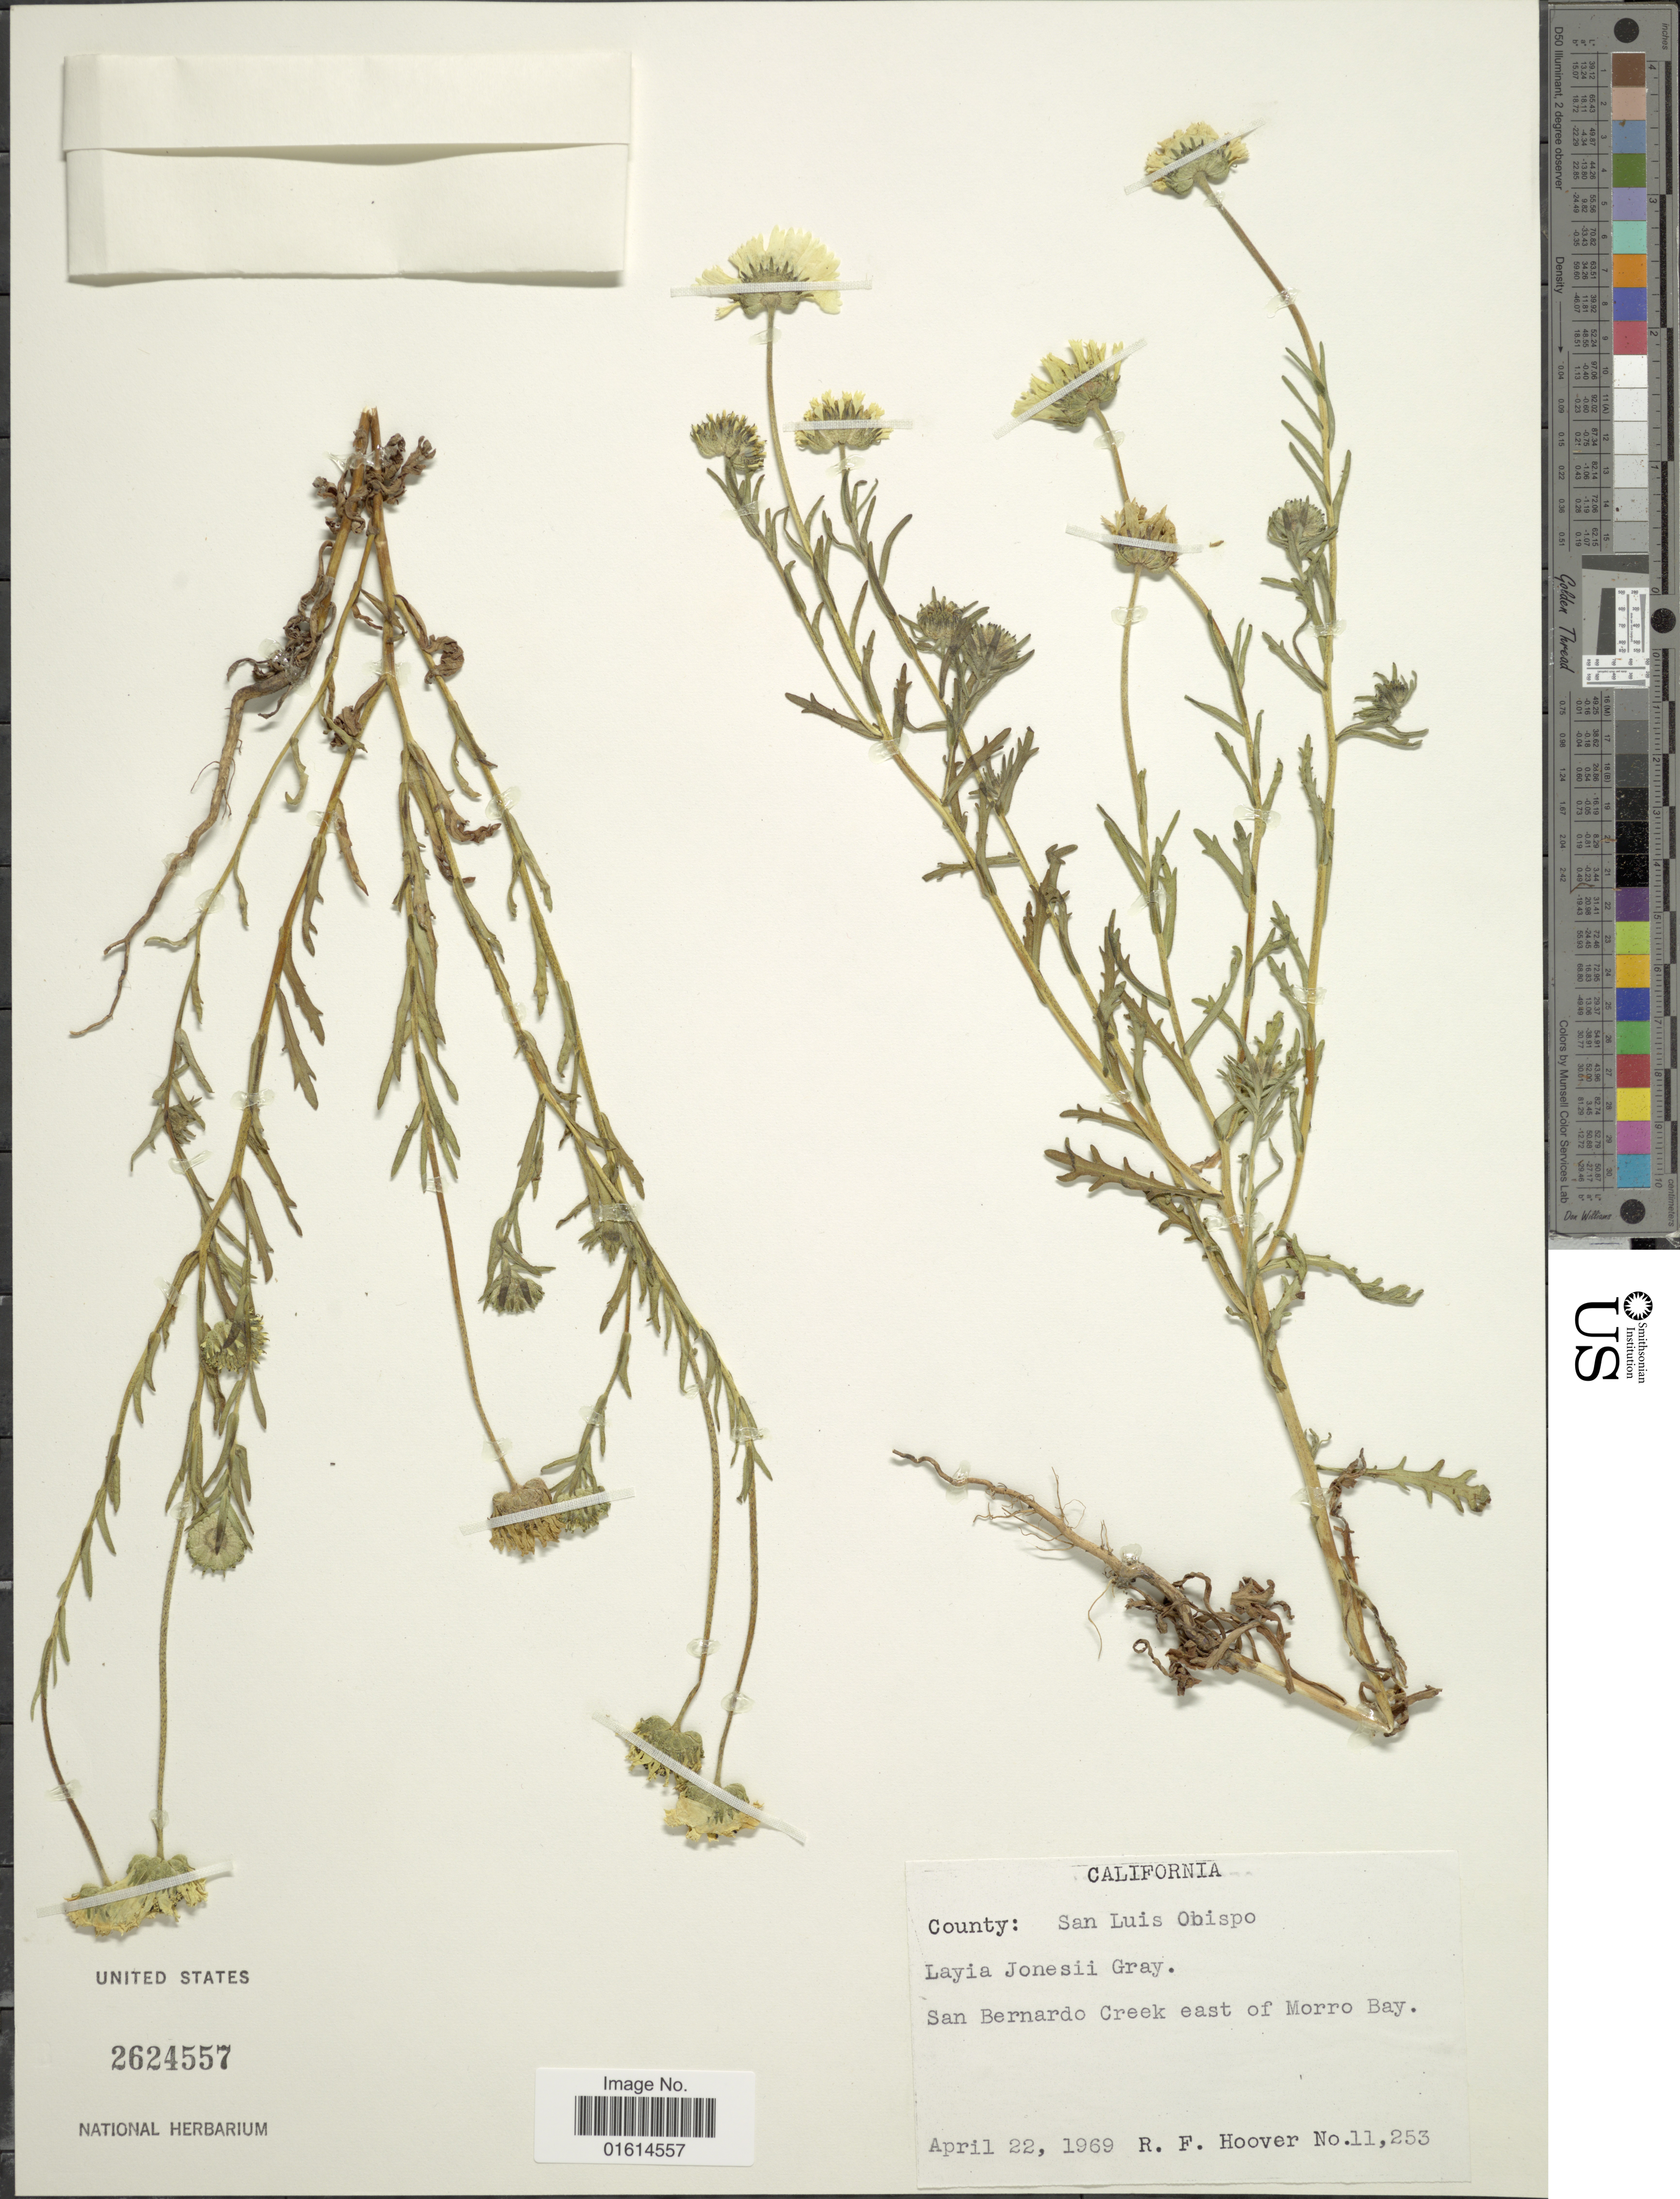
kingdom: Plantae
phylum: Tracheophyta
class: Magnoliopsida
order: Asterales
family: Asteraceae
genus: Layia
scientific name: Layia jonesii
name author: A. Gray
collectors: R. F. Hoover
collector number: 11253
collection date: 1969-04-22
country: United States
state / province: California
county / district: San Luis Obispo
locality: County San Luis Obispo, San Vernardo Creek east of Morro Bay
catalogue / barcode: US 2624557